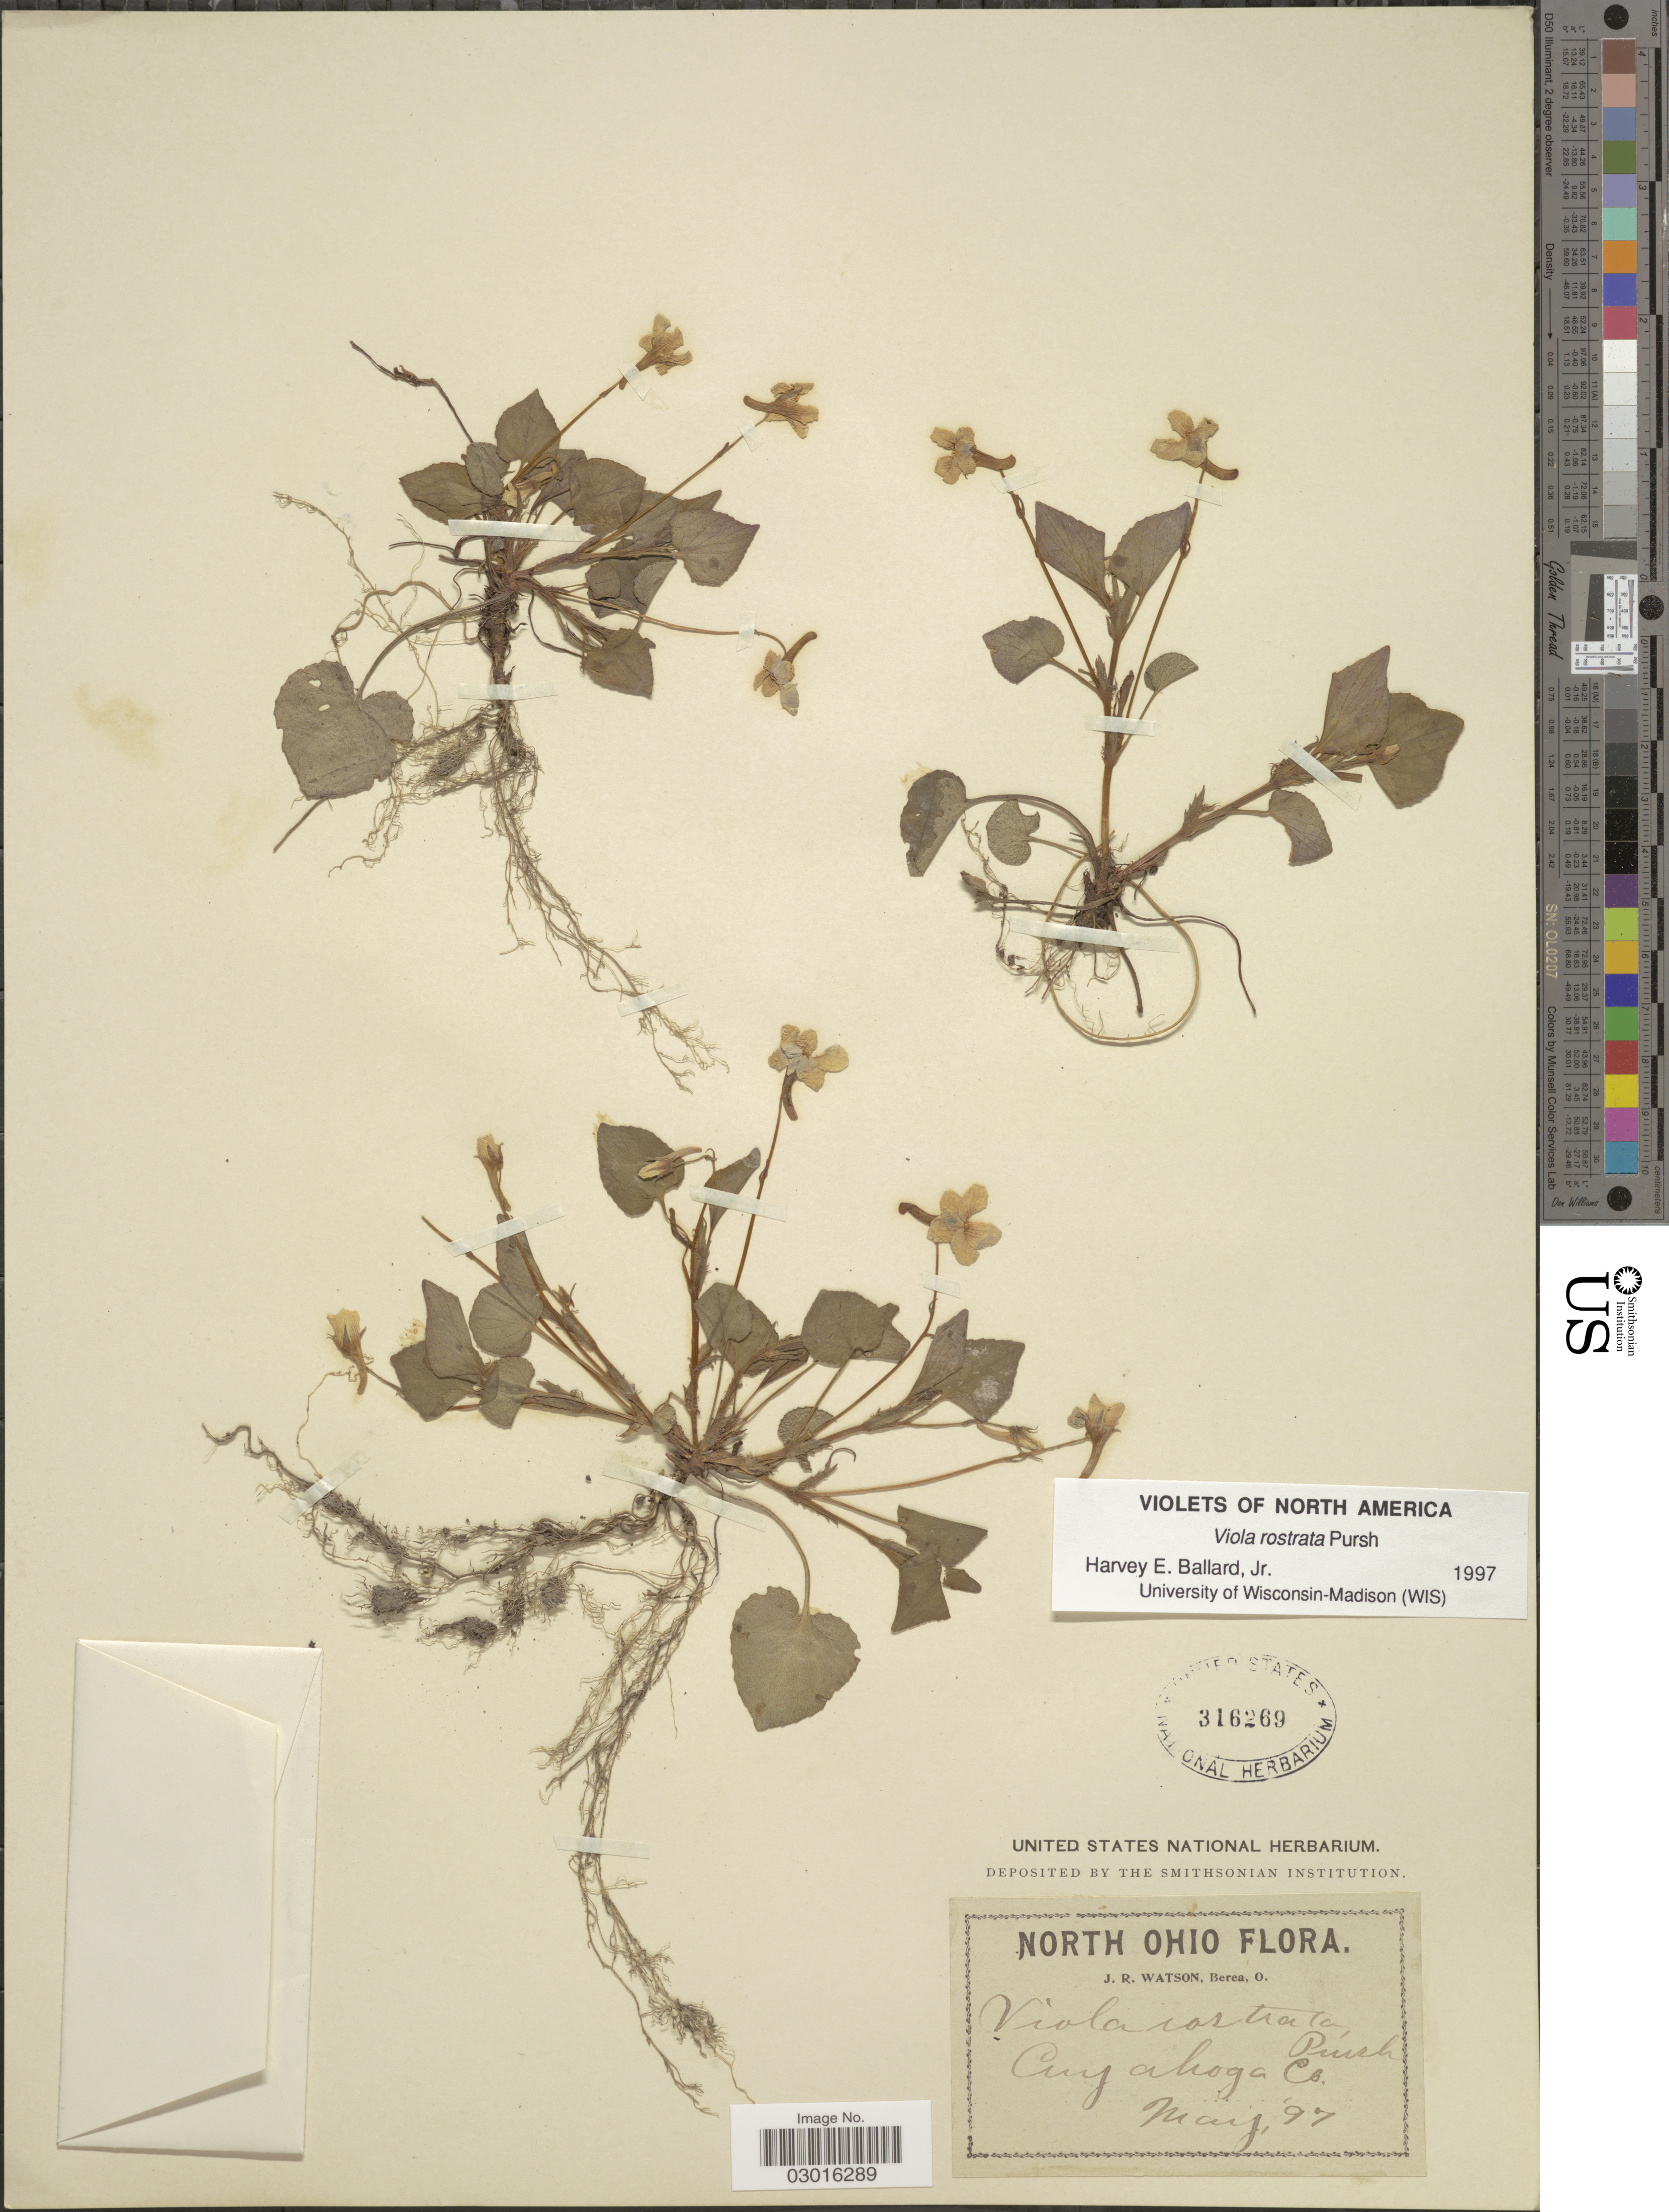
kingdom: Plantae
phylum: Tracheophyta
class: Magnoliopsida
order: Malpighiales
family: Violaceae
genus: Viola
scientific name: Viola rostrata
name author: Pursh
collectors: J. R. Watson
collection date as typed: Transcribed d/m/y: /5/97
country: United States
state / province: Ohio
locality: North Ohio, Cuyahoga Co.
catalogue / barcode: US 316269